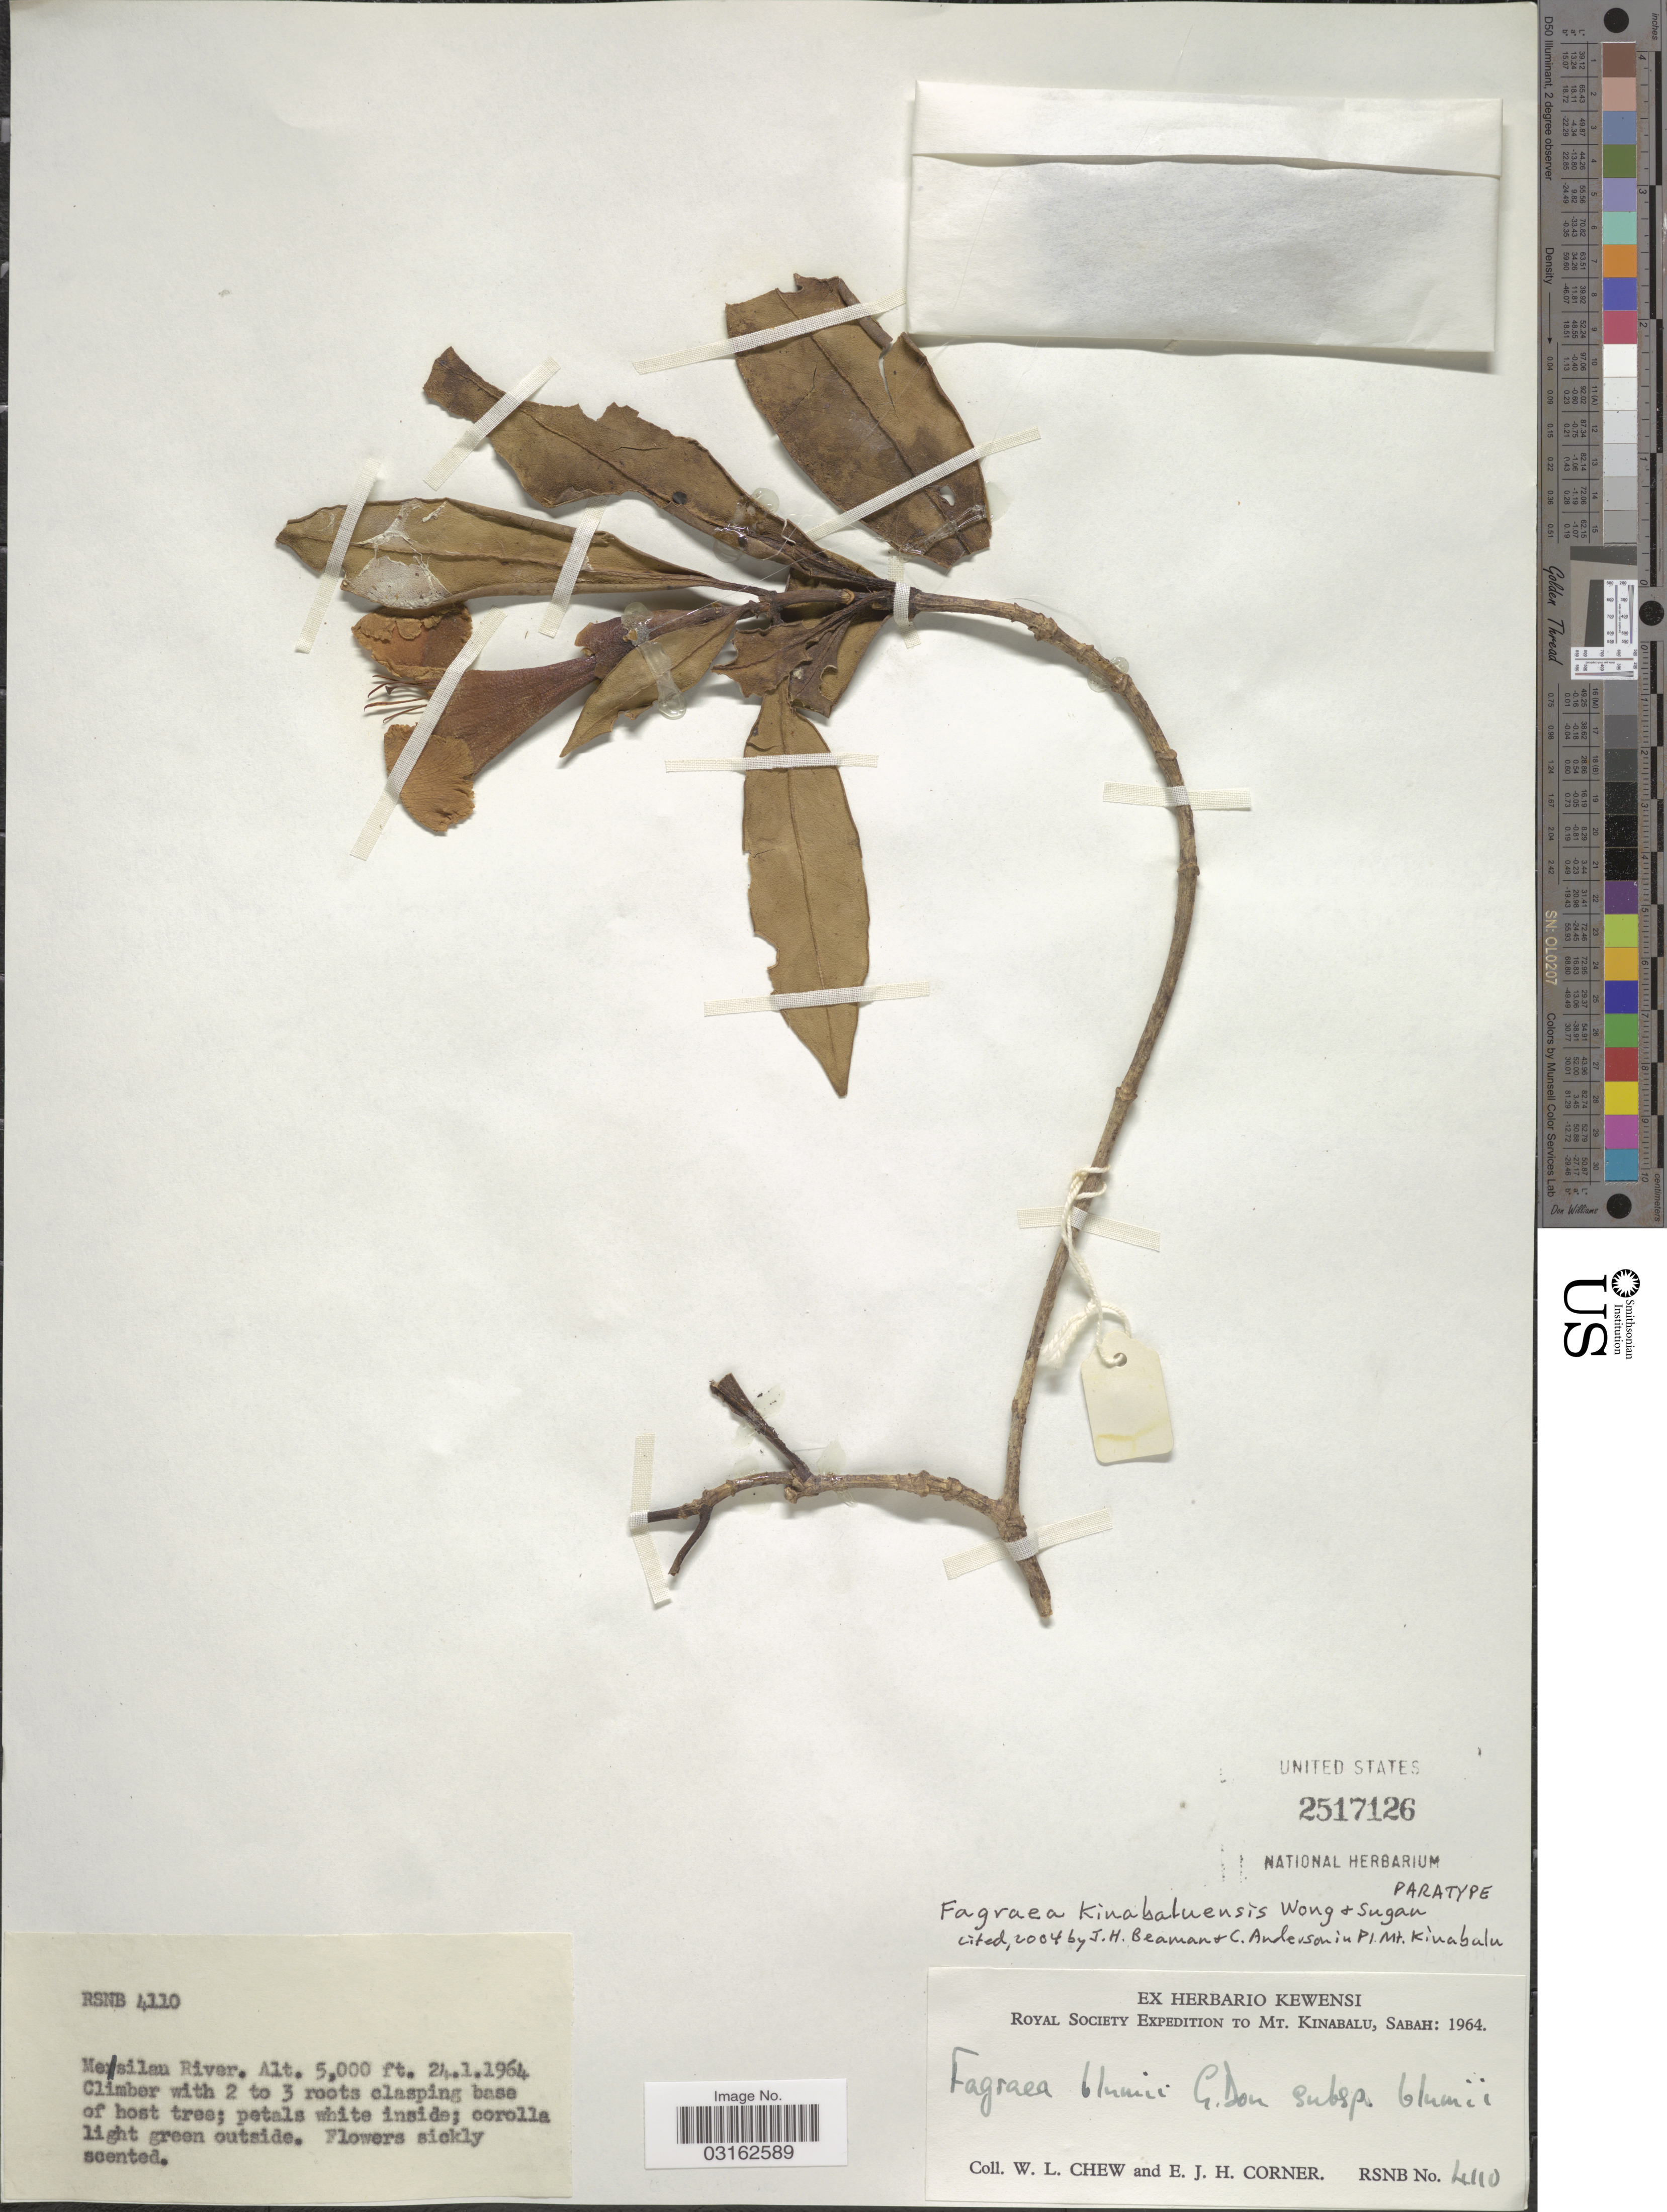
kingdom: Plantae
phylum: Tracheophyta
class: Magnoliopsida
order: Gentianales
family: Gentianaceae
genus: Fagraea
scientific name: Fagraea kinabaluensis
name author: K.M. Wong & Sugau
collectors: W. Chew & E. Corner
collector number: RSNB4110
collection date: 1964-01-24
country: Malaysia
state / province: Sabah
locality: Mesilau River. Mt. Kinabalu.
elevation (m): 1524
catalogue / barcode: US 2517126